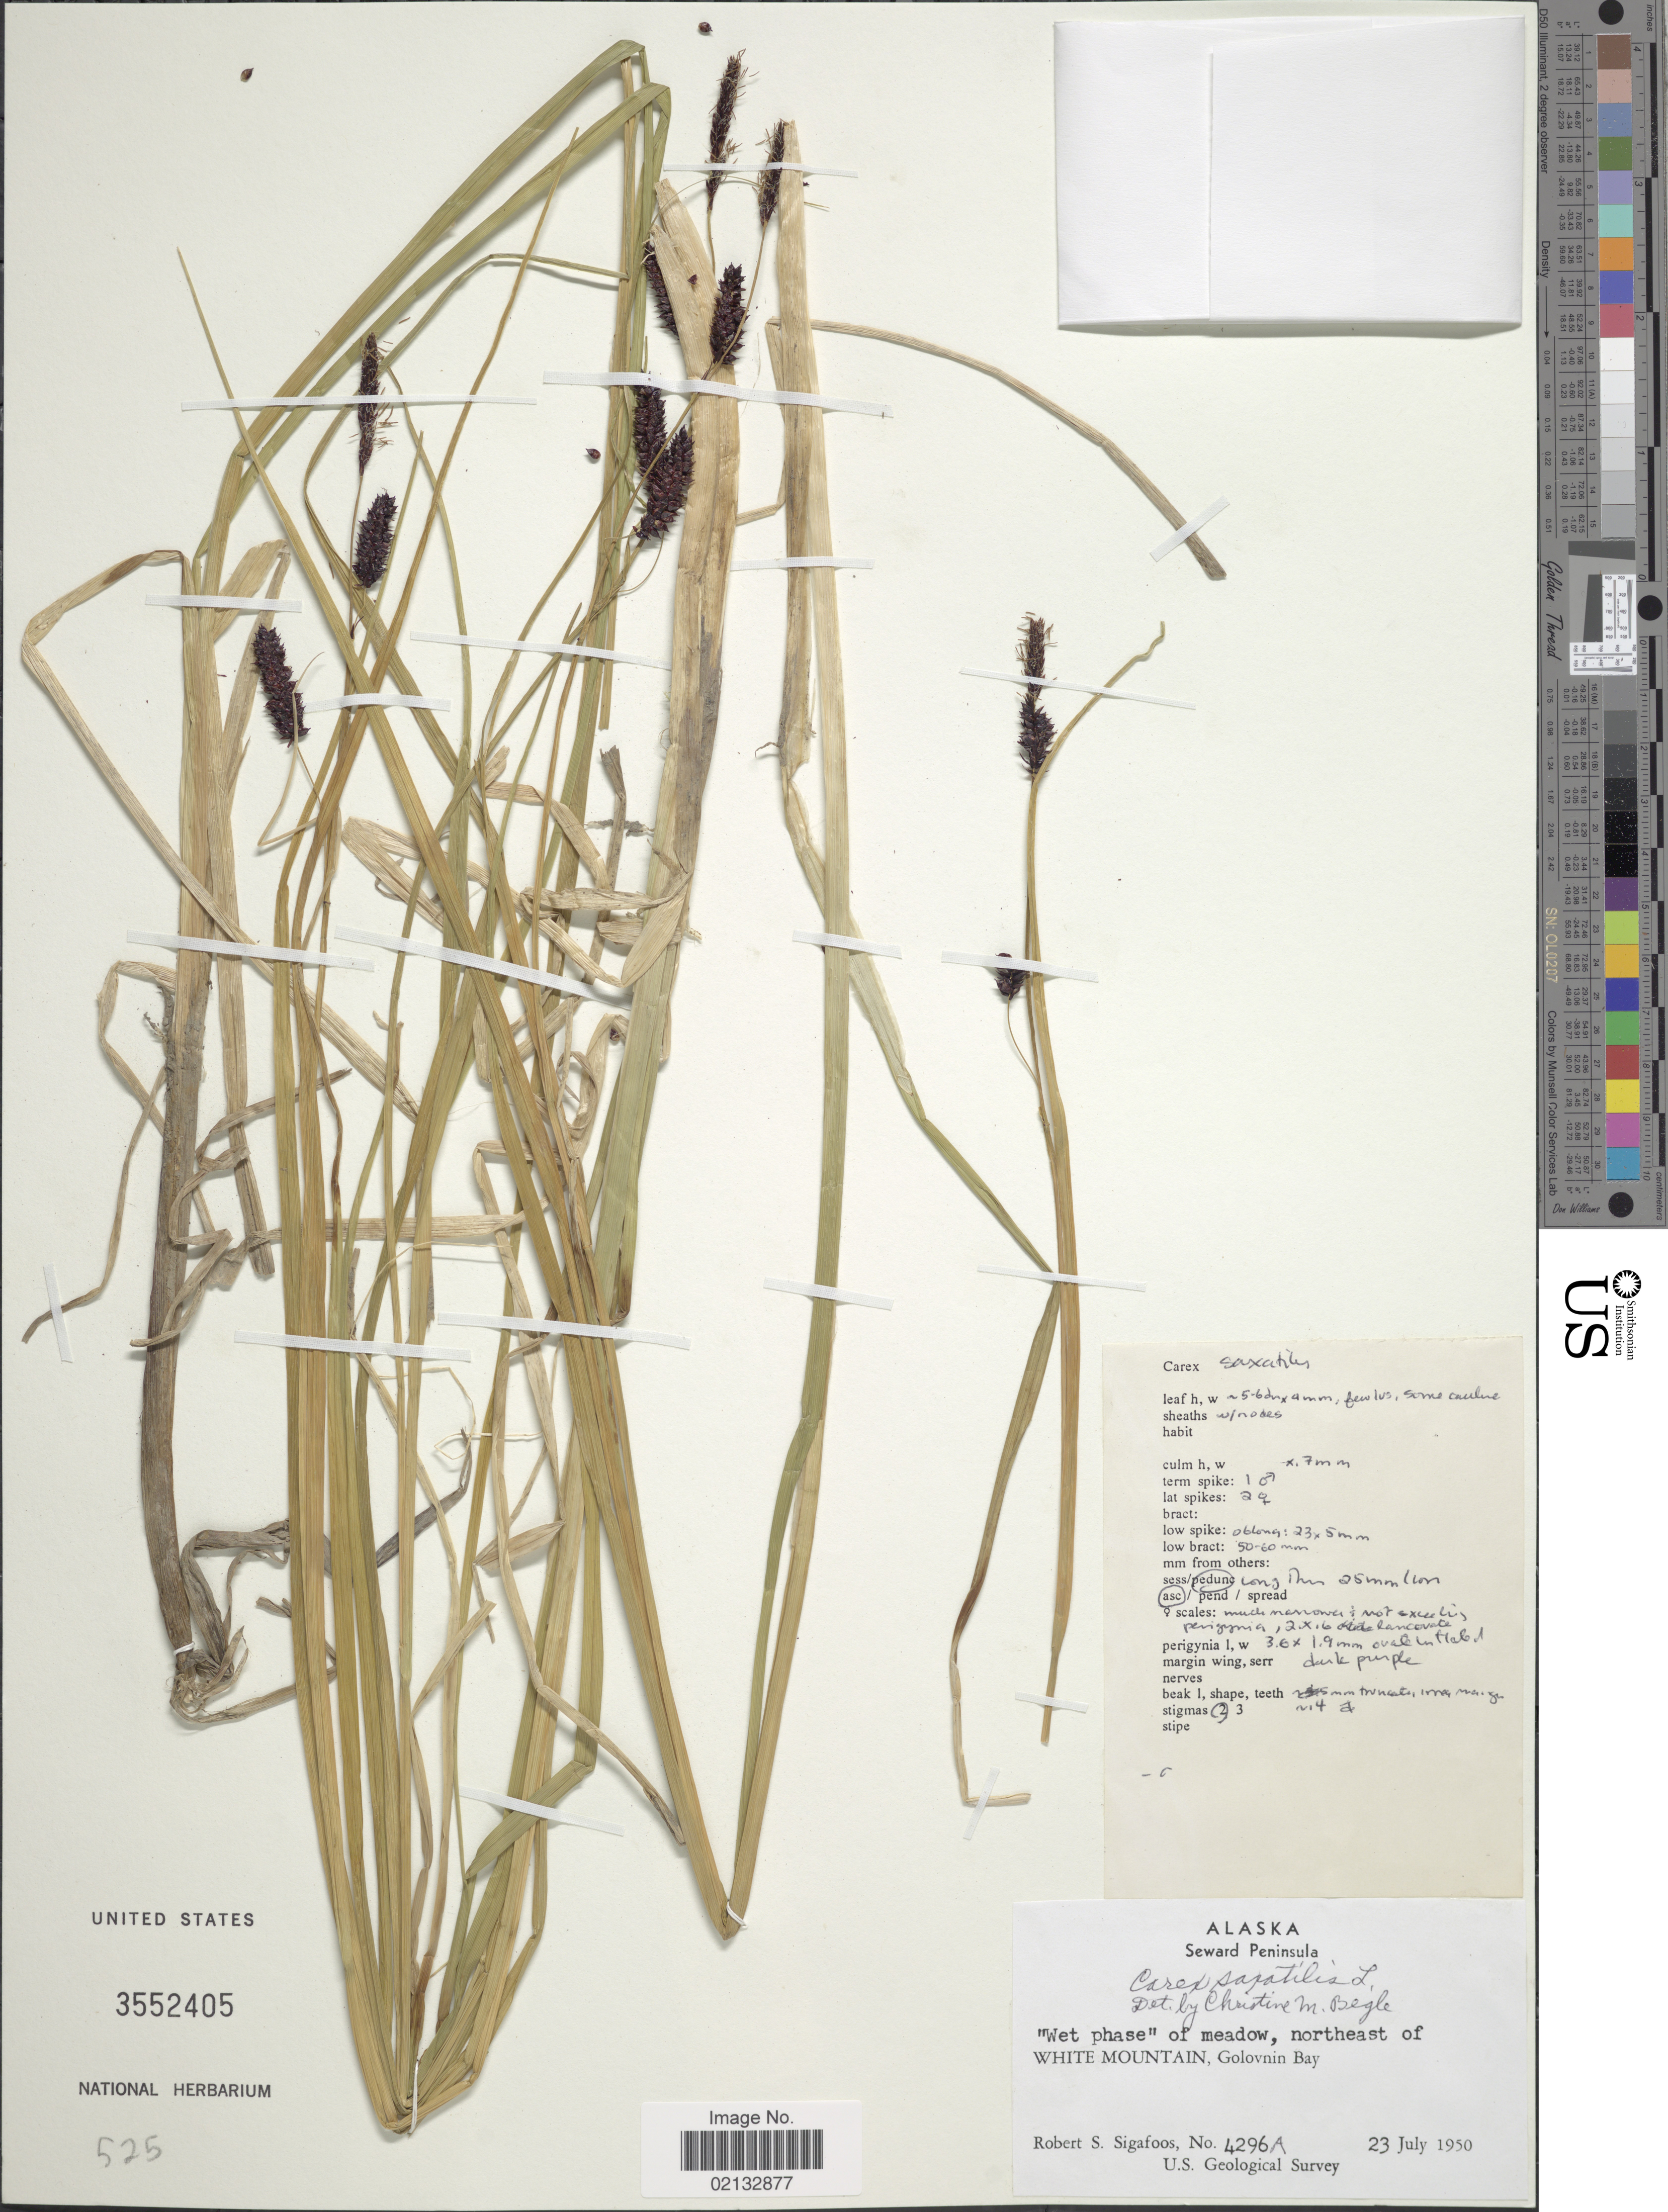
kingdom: Plantae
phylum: Tracheophyta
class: Liliopsida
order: Poales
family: Cyperaceae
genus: Carex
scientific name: Carex saxatilis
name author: L.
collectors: R. Sigafoos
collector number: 4296A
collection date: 1950-07-23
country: United States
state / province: Alaska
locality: Seward Peninsula. Northeast of White Mountain, Golovnin Bay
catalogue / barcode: US 3552405